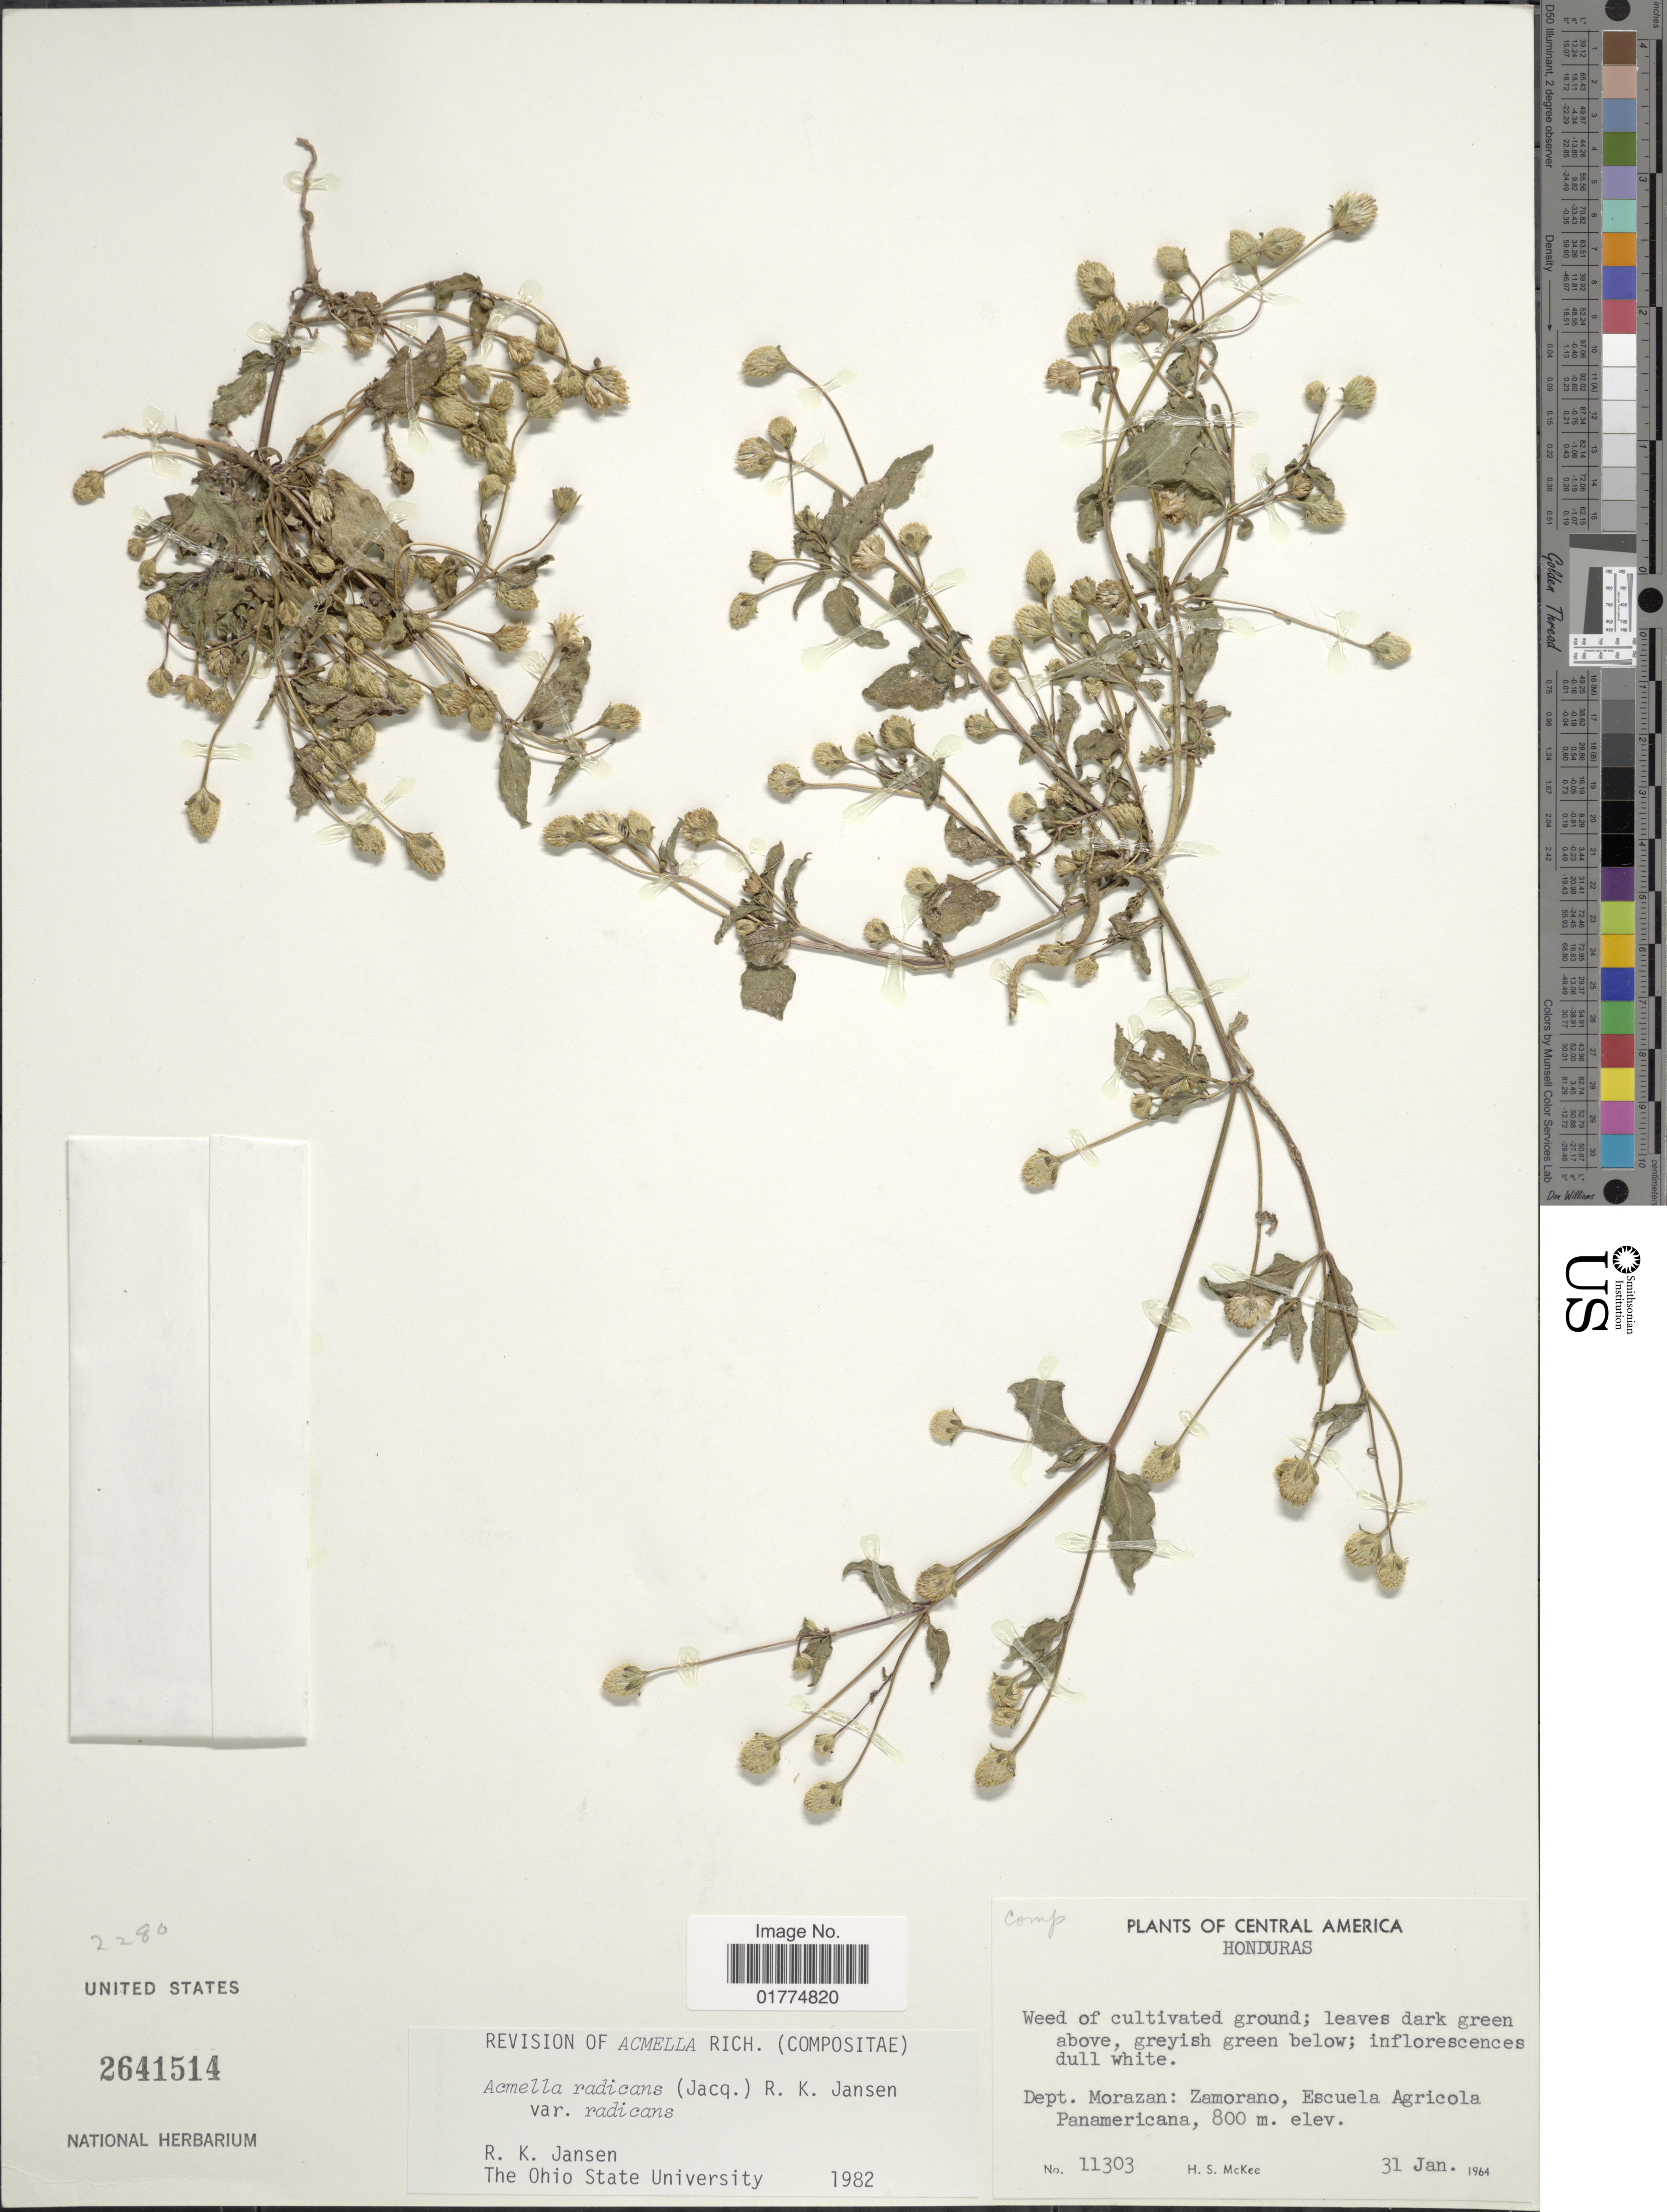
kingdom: Plantae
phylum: Tracheophyta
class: Magnoliopsida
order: Asterales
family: Asteraceae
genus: Acmella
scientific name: Acmella radicans var. radicans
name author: (Jacq.) R.K. Jansen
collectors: H. S. McKee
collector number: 11303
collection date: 1964-01-31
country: Honduras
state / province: Fco. Morazán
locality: Dept. Morazan: Zamorano, Escuela Agricola Panamericana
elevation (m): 800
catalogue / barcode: US 2641514